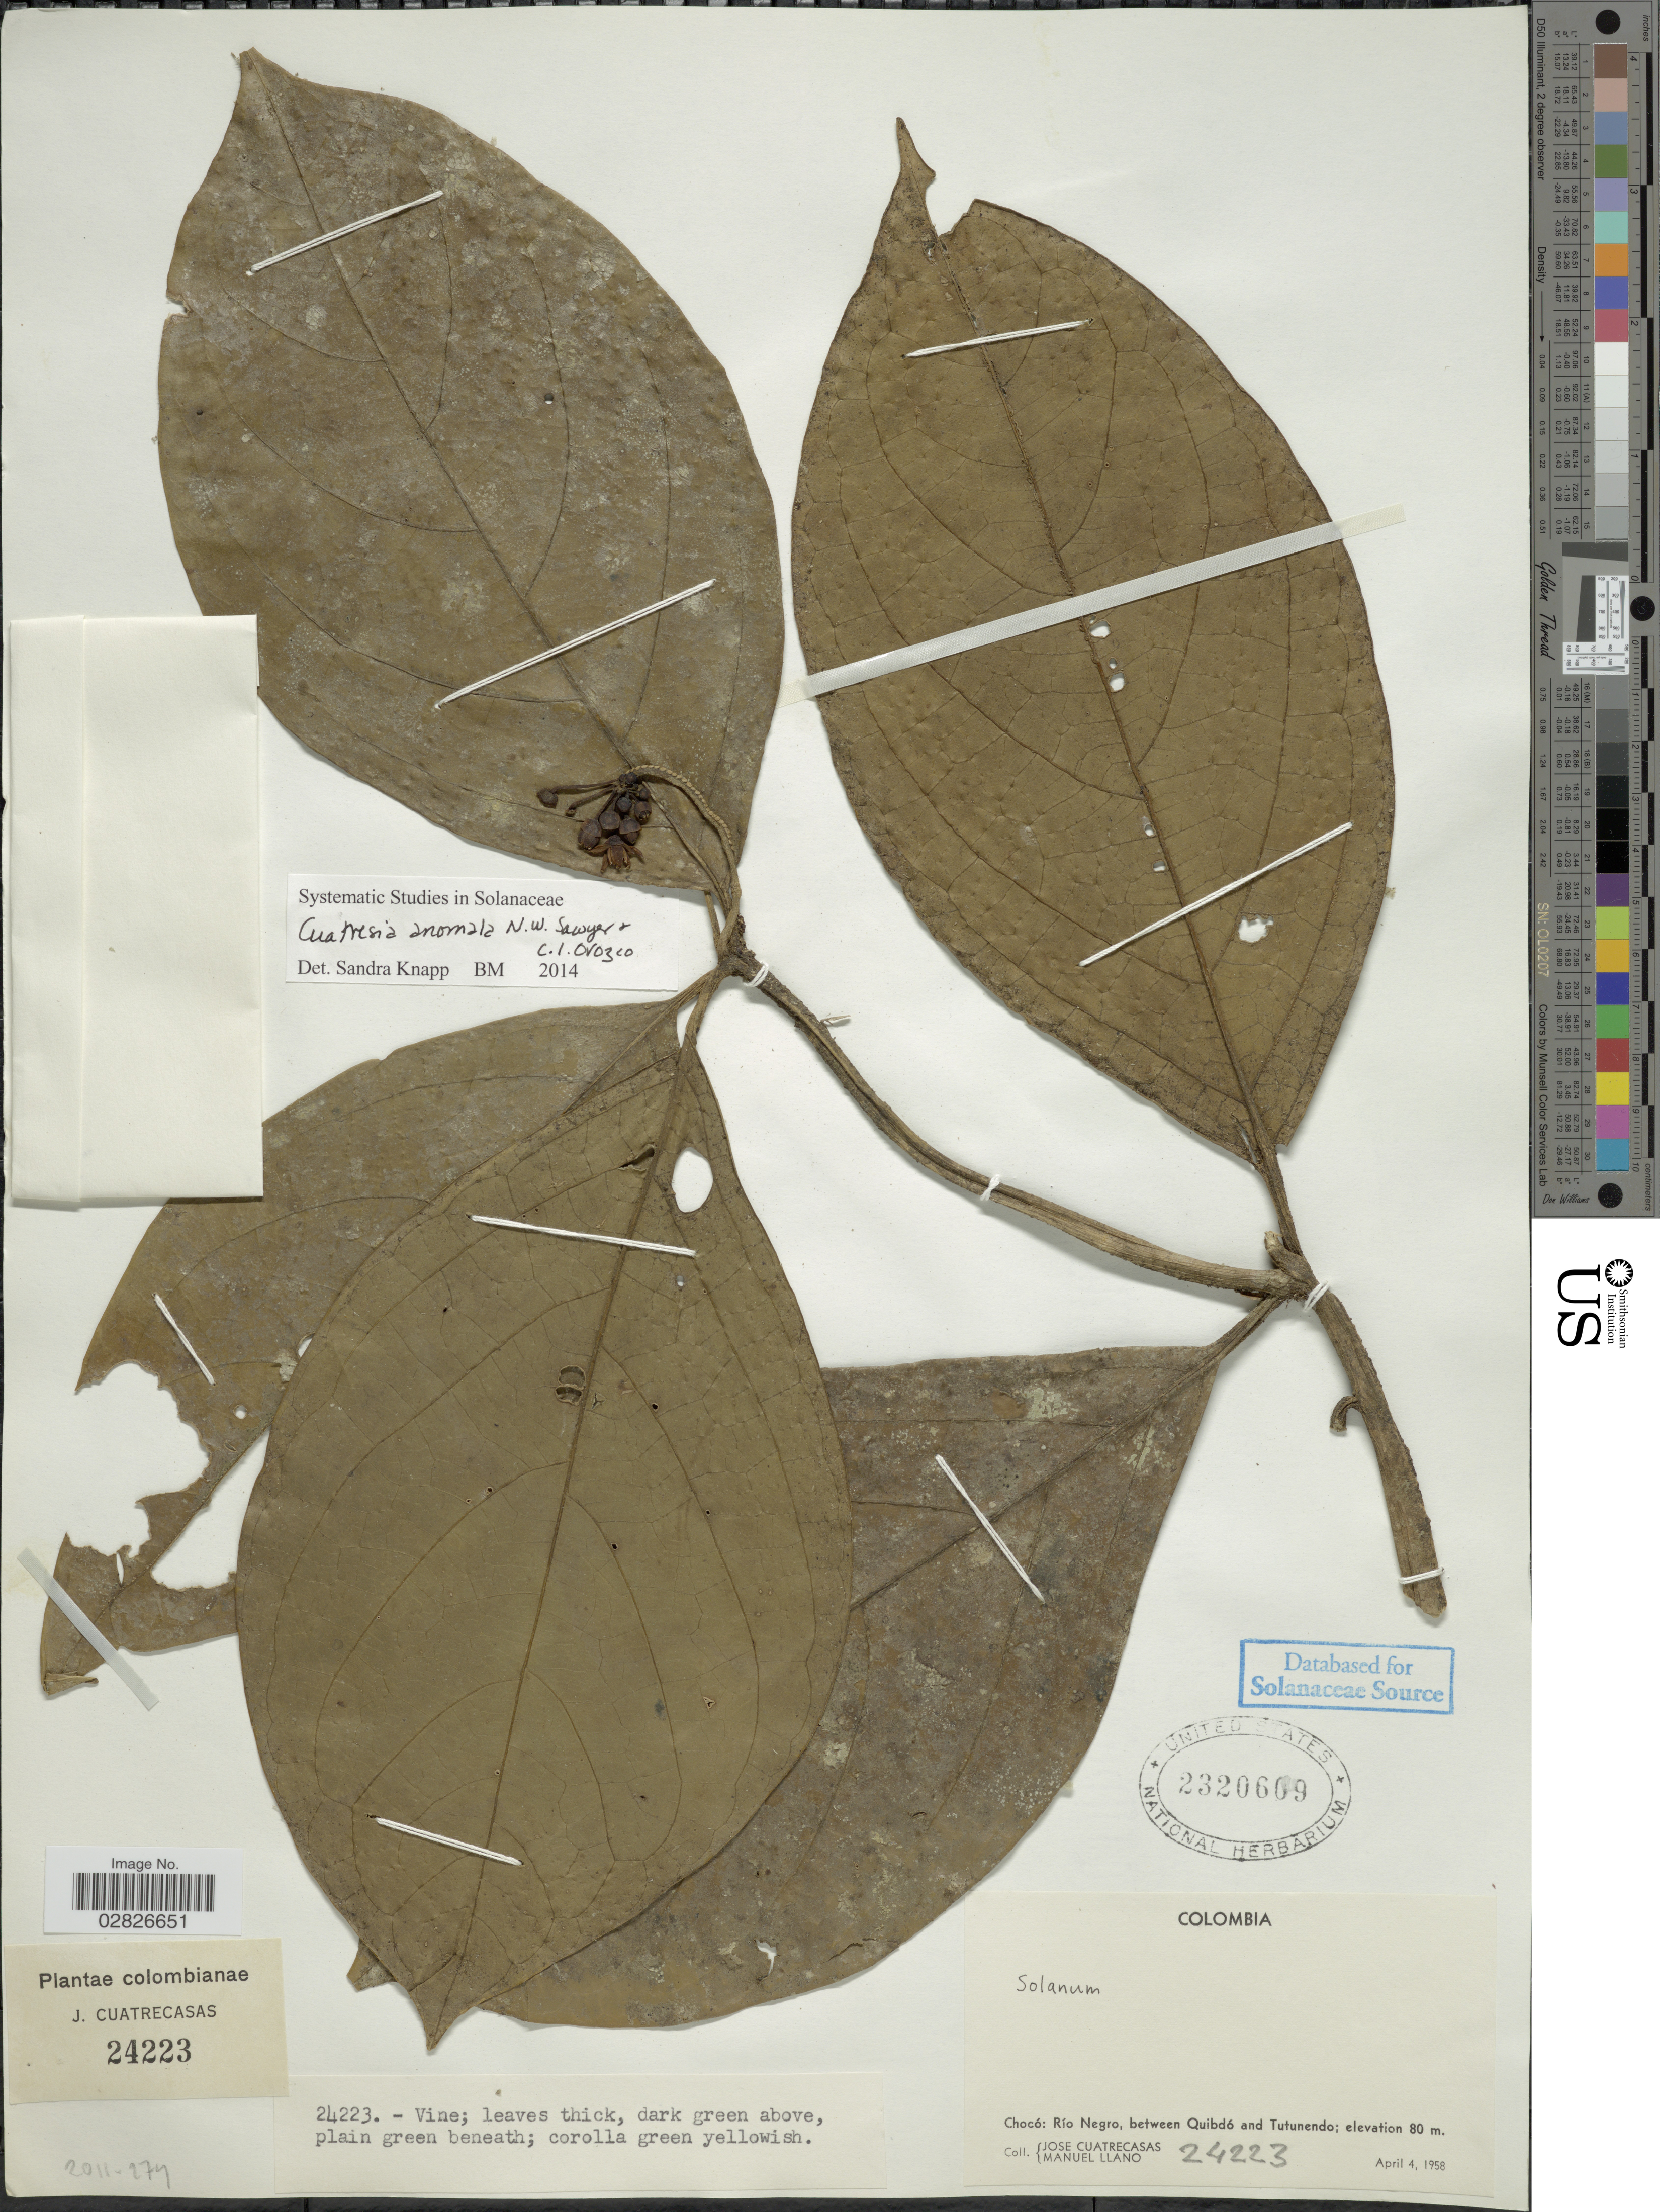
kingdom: Plantae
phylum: Tracheophyta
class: Magnoliopsida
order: Solanales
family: Solanaceae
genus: Cuatresia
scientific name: Cuatresia anomala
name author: N.W. Sawyer & C.I. Orozco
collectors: J. Cuatrecasas & M. Llano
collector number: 24223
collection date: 1958-04-04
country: Colombia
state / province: Chocó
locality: Río Negro, between Quibdó and Tutunedo.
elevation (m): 80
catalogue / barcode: US 2320609